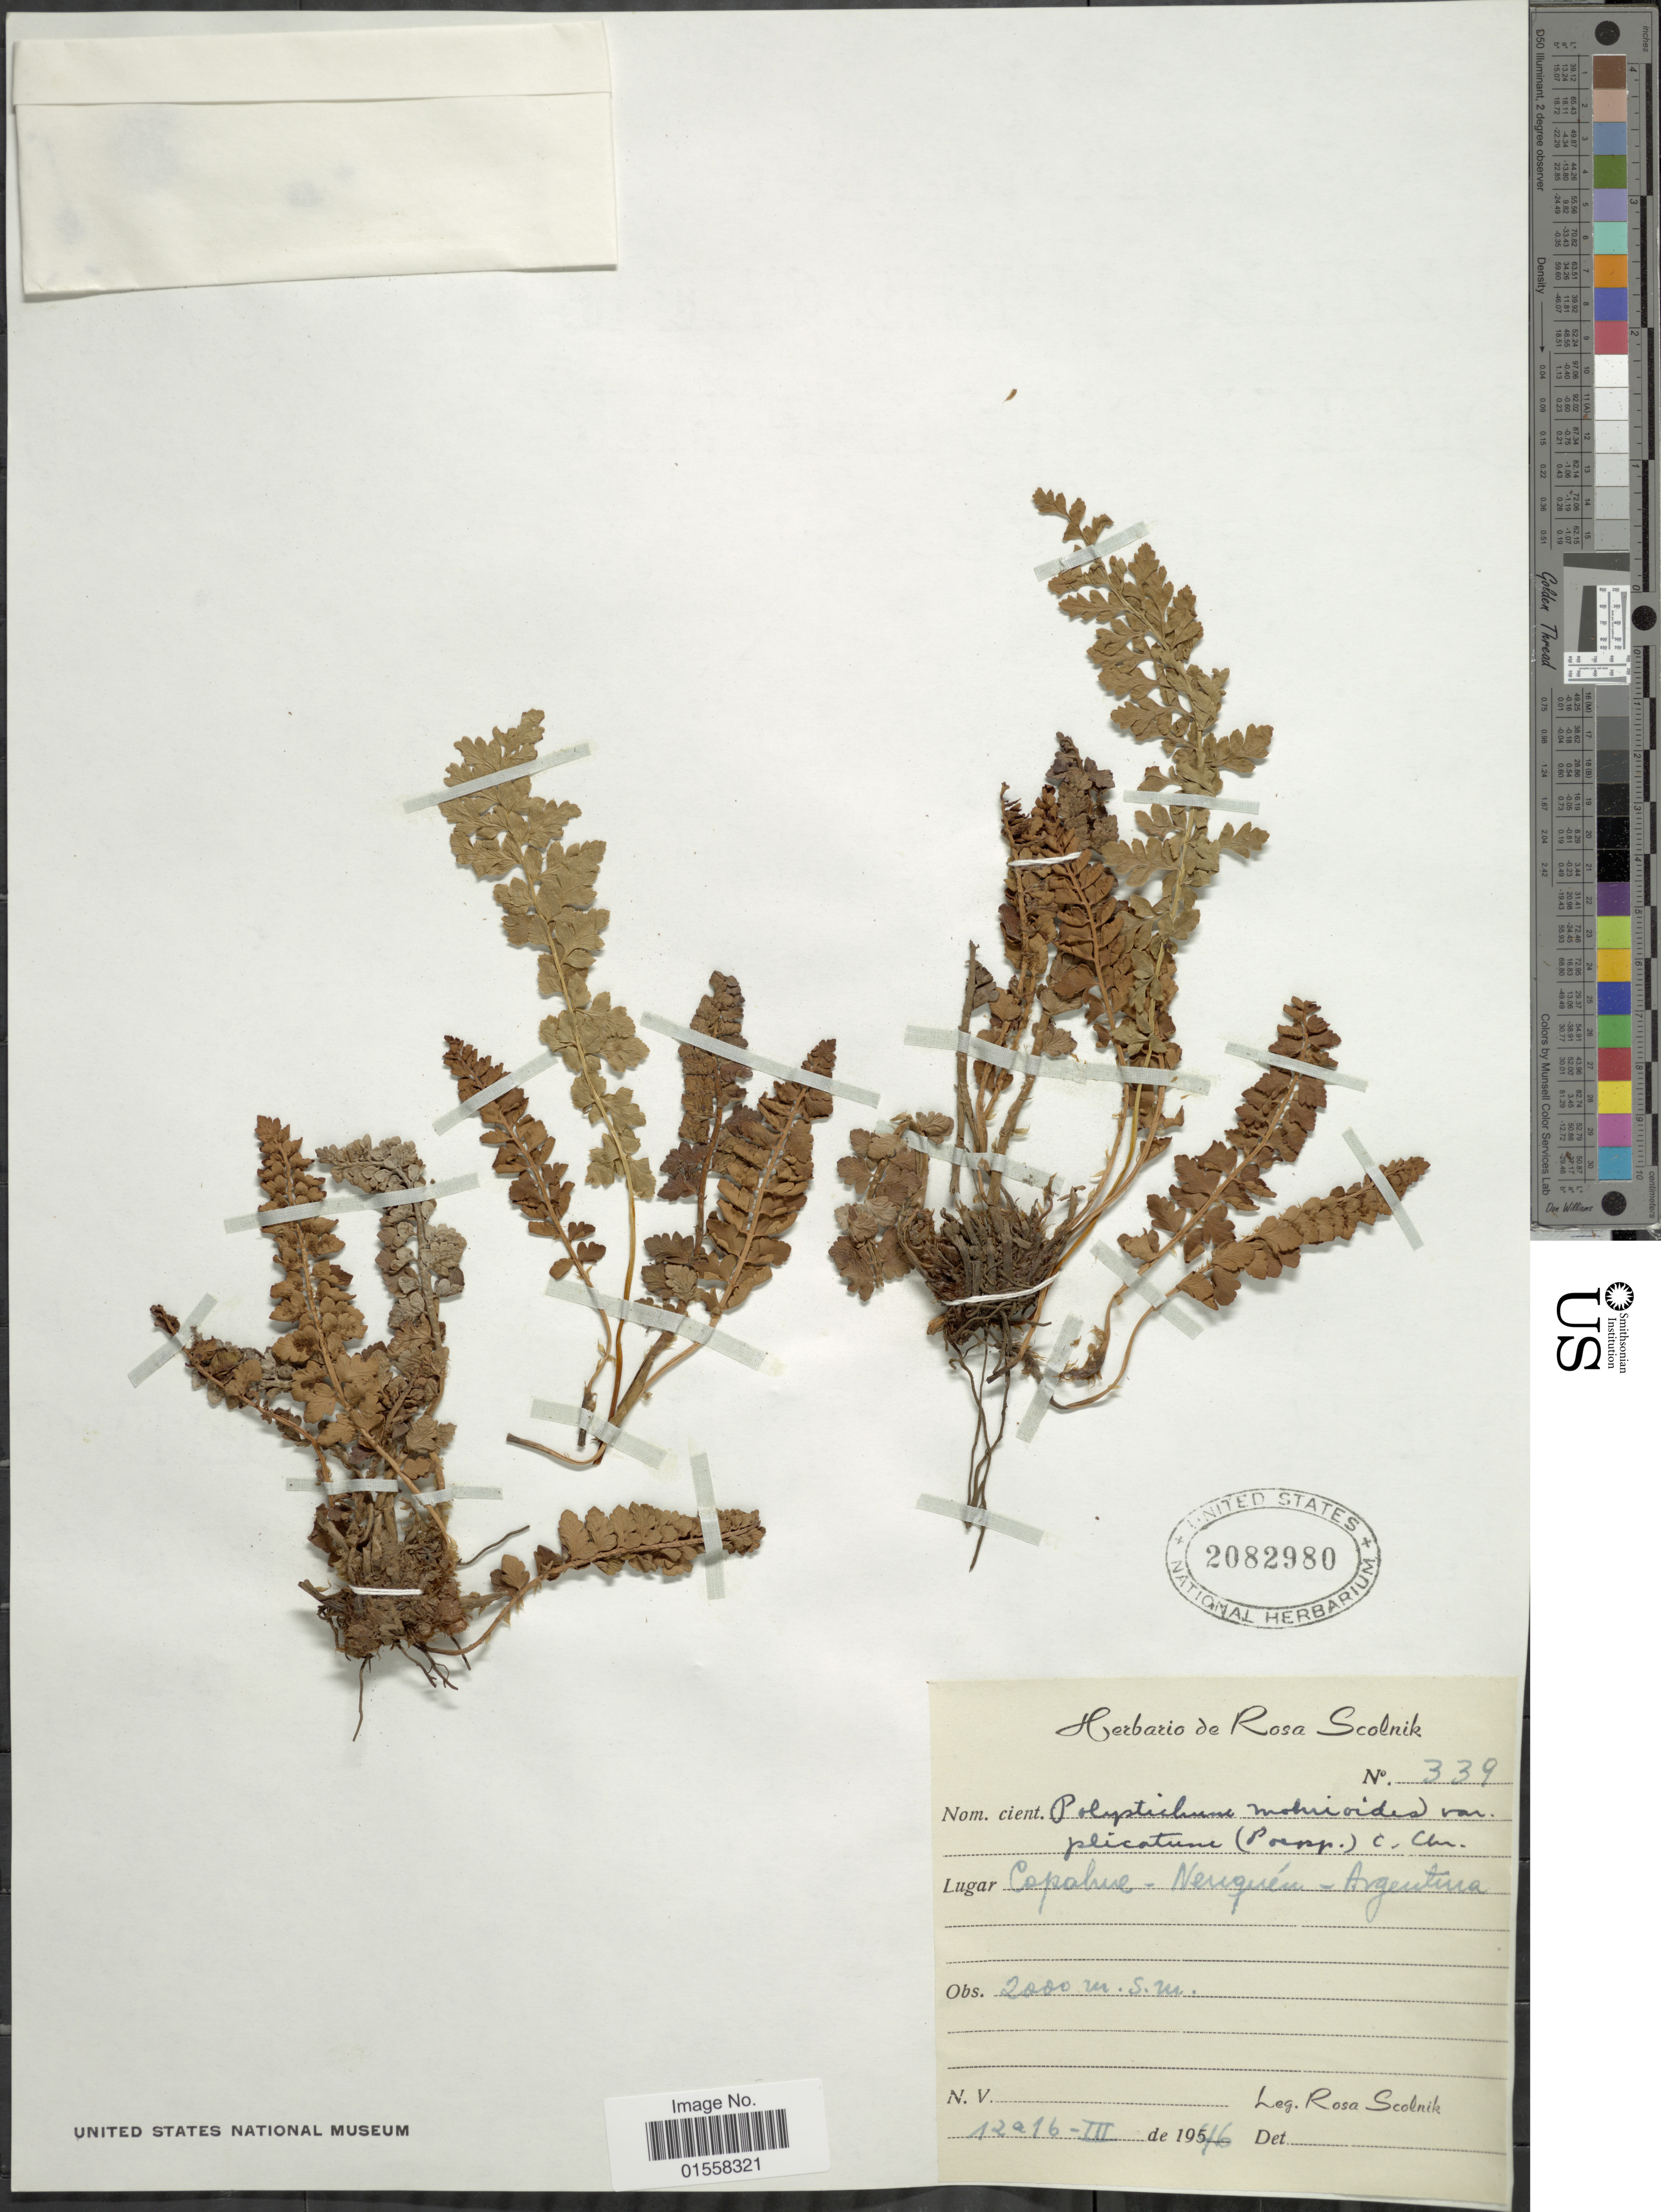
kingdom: Plantae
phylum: Tracheophyta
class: Polypodiopsida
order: Polypodiales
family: Dryopteridaceae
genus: Polystichum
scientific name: Polystichum mohrioides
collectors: R. Scolnik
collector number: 339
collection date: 1946-03-12/1946-03-16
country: Argentina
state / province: Neuquen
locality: Capahue- Neuquen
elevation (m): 2000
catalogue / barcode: US 2082980